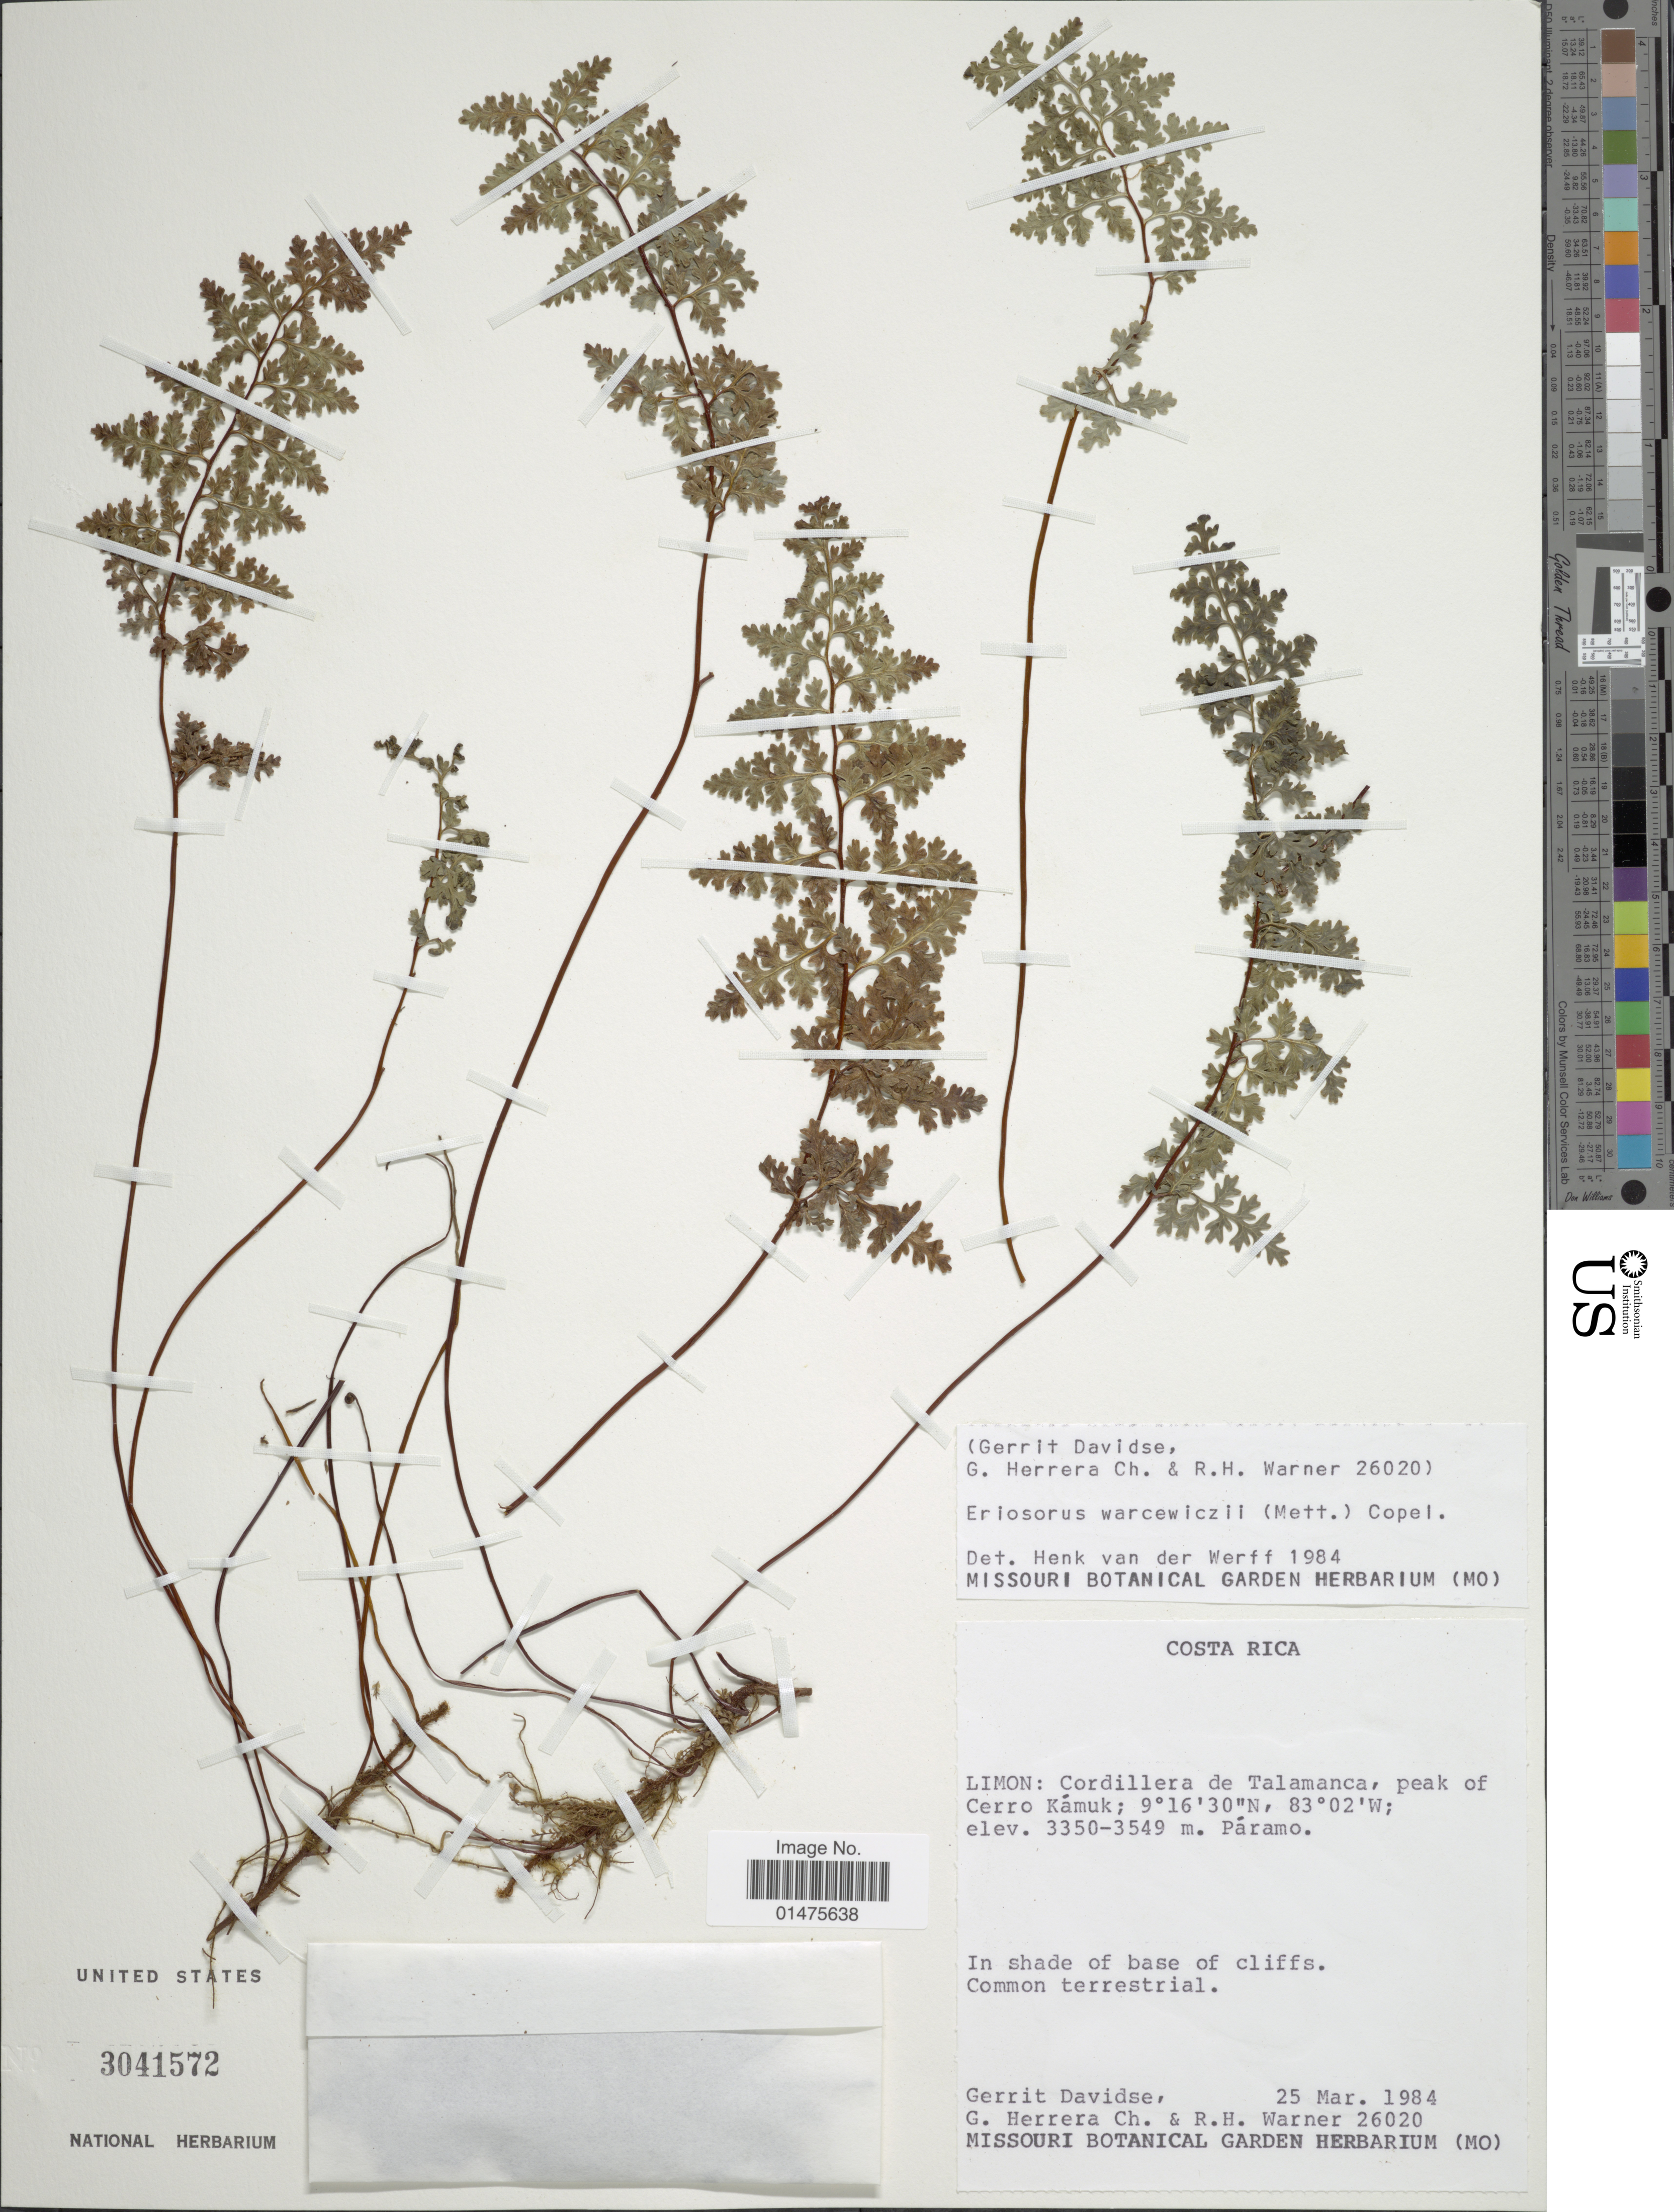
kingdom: Plantae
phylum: Tracheophyta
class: Polypodiopsida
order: Polypodiales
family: Pteridaceae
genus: Jamesonia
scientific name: Jamesonia warscewiczii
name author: (Mett.) Christenh.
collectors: G. Davidse, G. Herrera Ch. & R. H. Warner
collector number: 26020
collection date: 1984-03-25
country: Costa Rica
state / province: Limón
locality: Cordillera de Talamanca, peak of Cerro Kámuk, Páramo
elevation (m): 3350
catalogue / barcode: US 3041572